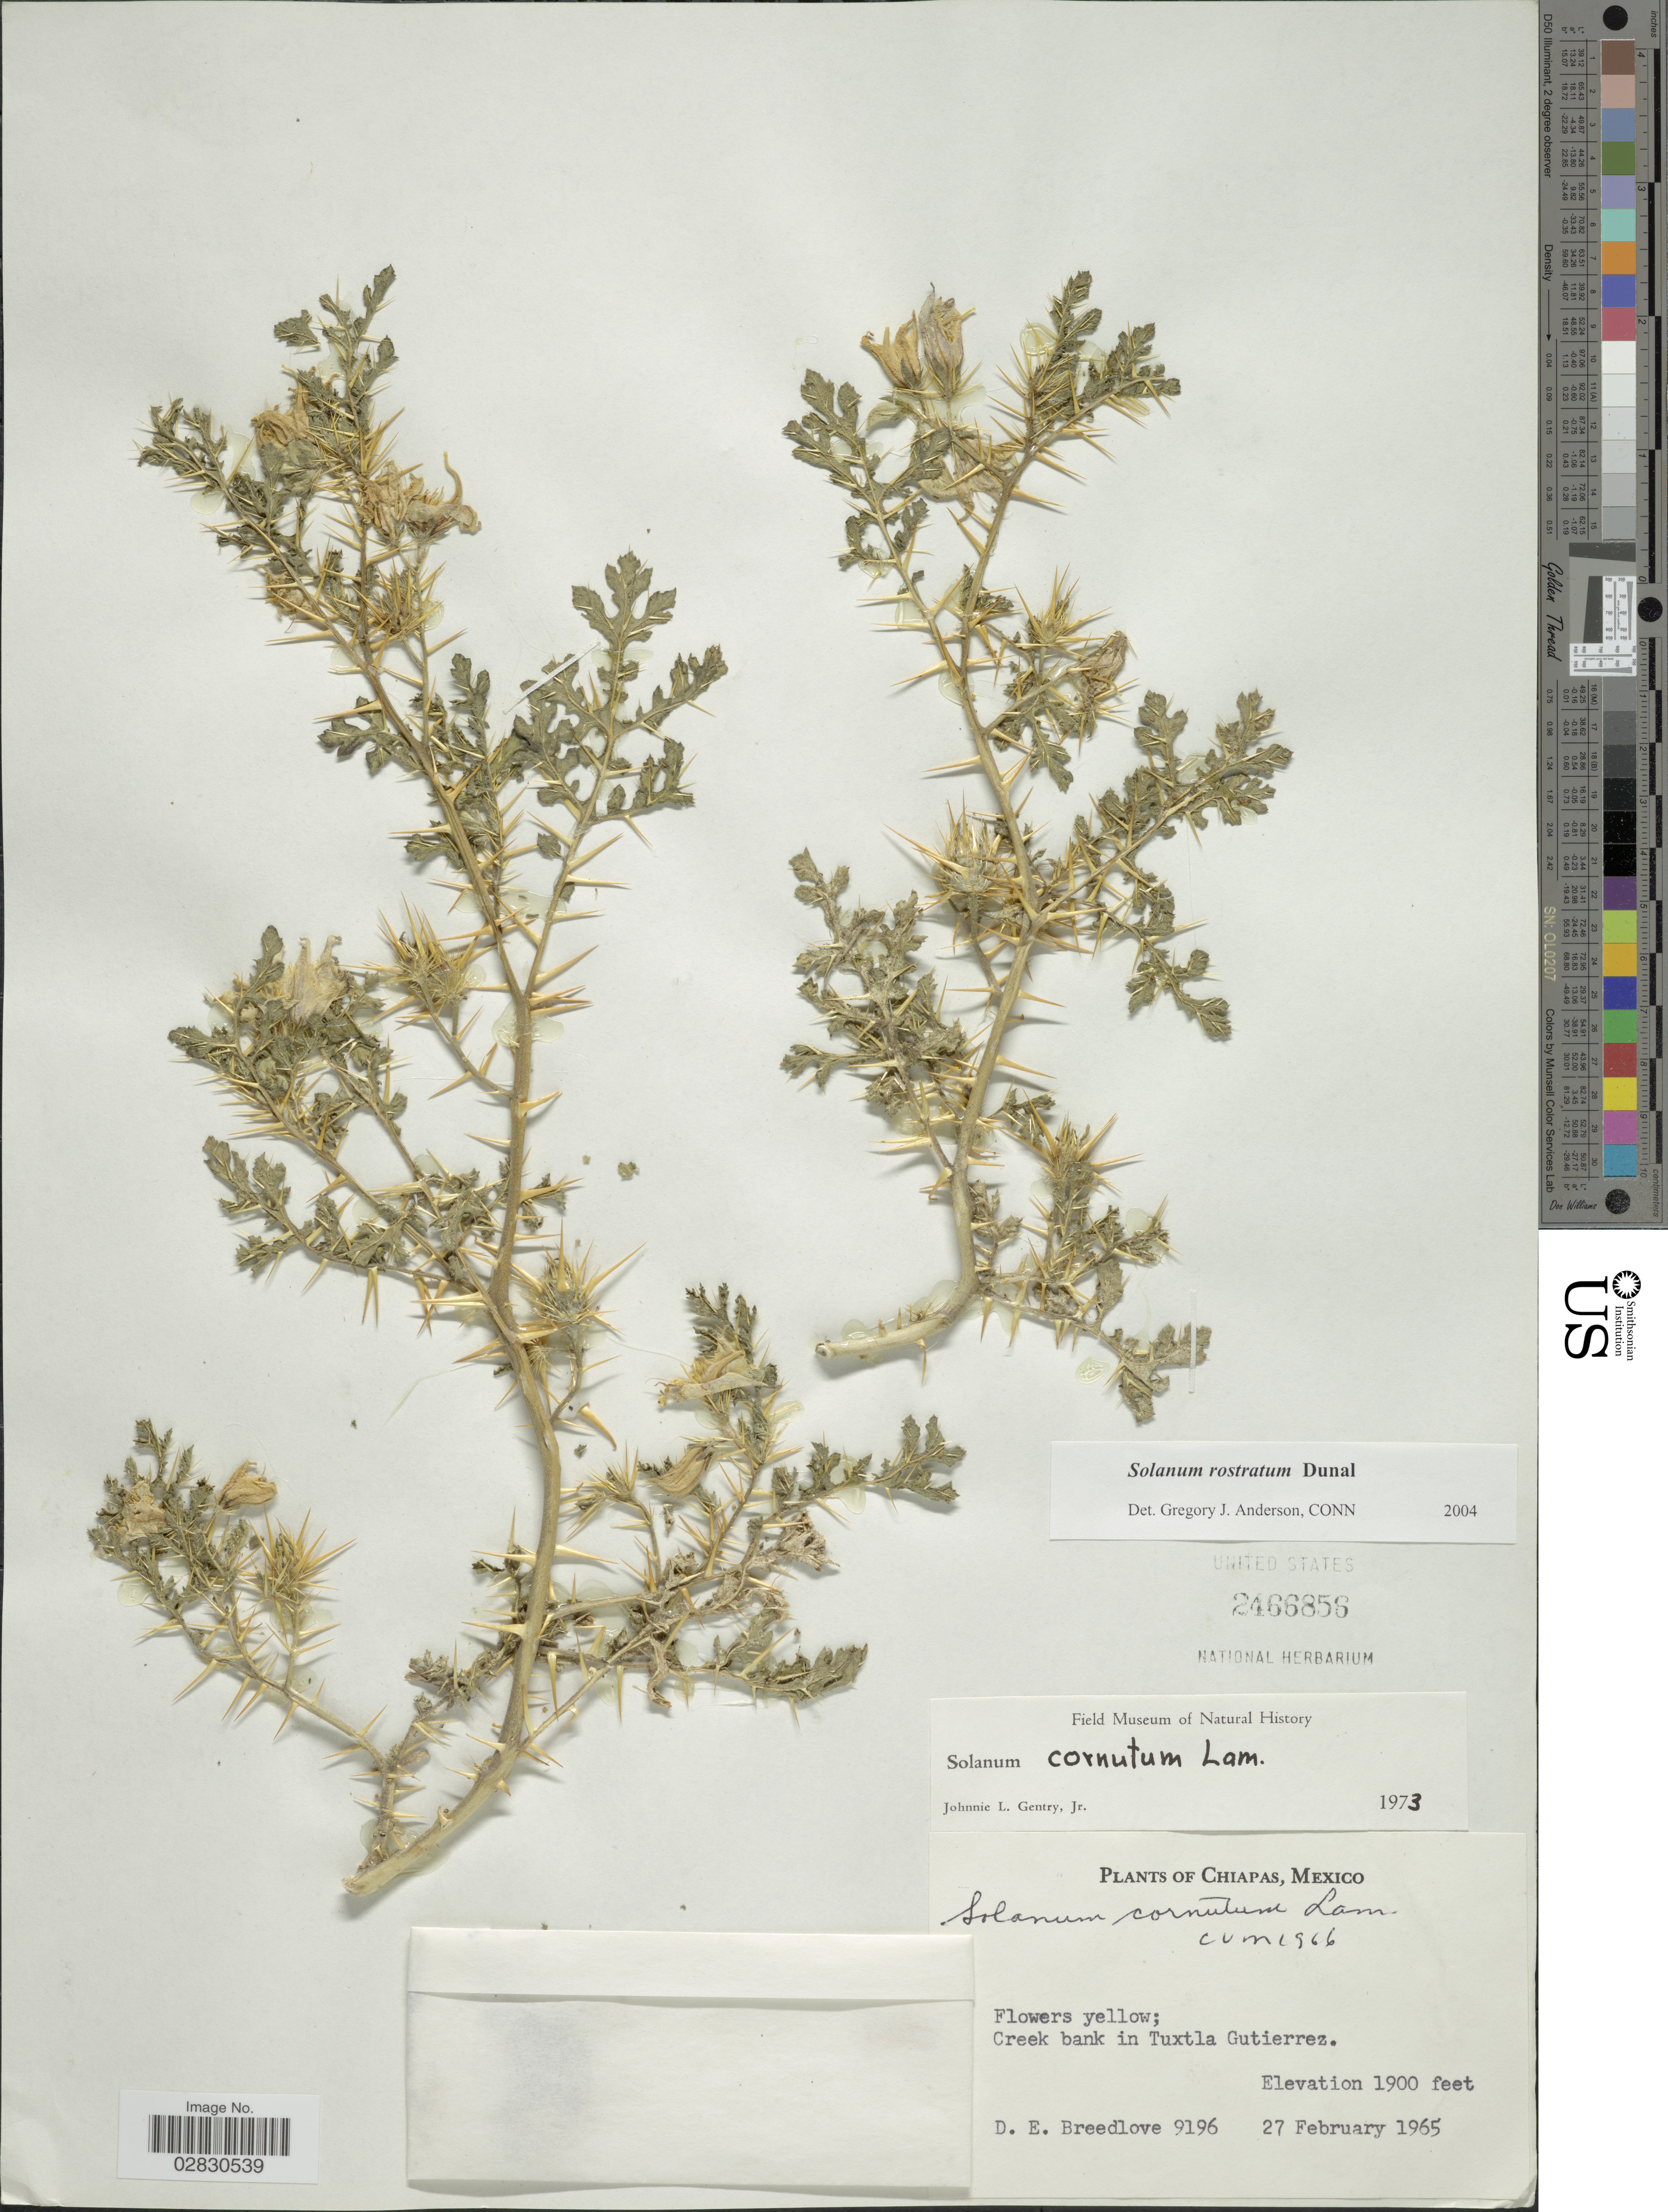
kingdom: Plantae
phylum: Tracheophyta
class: Magnoliopsida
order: Solanales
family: Solanaceae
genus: Solanum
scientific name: Solanum rostratum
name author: Dunal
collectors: D. E. Breedlove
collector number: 9196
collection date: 1965-02-27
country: Mexico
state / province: Chiapas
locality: Creek bank in Tuxtla Gutierrez.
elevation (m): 579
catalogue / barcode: US 2466856